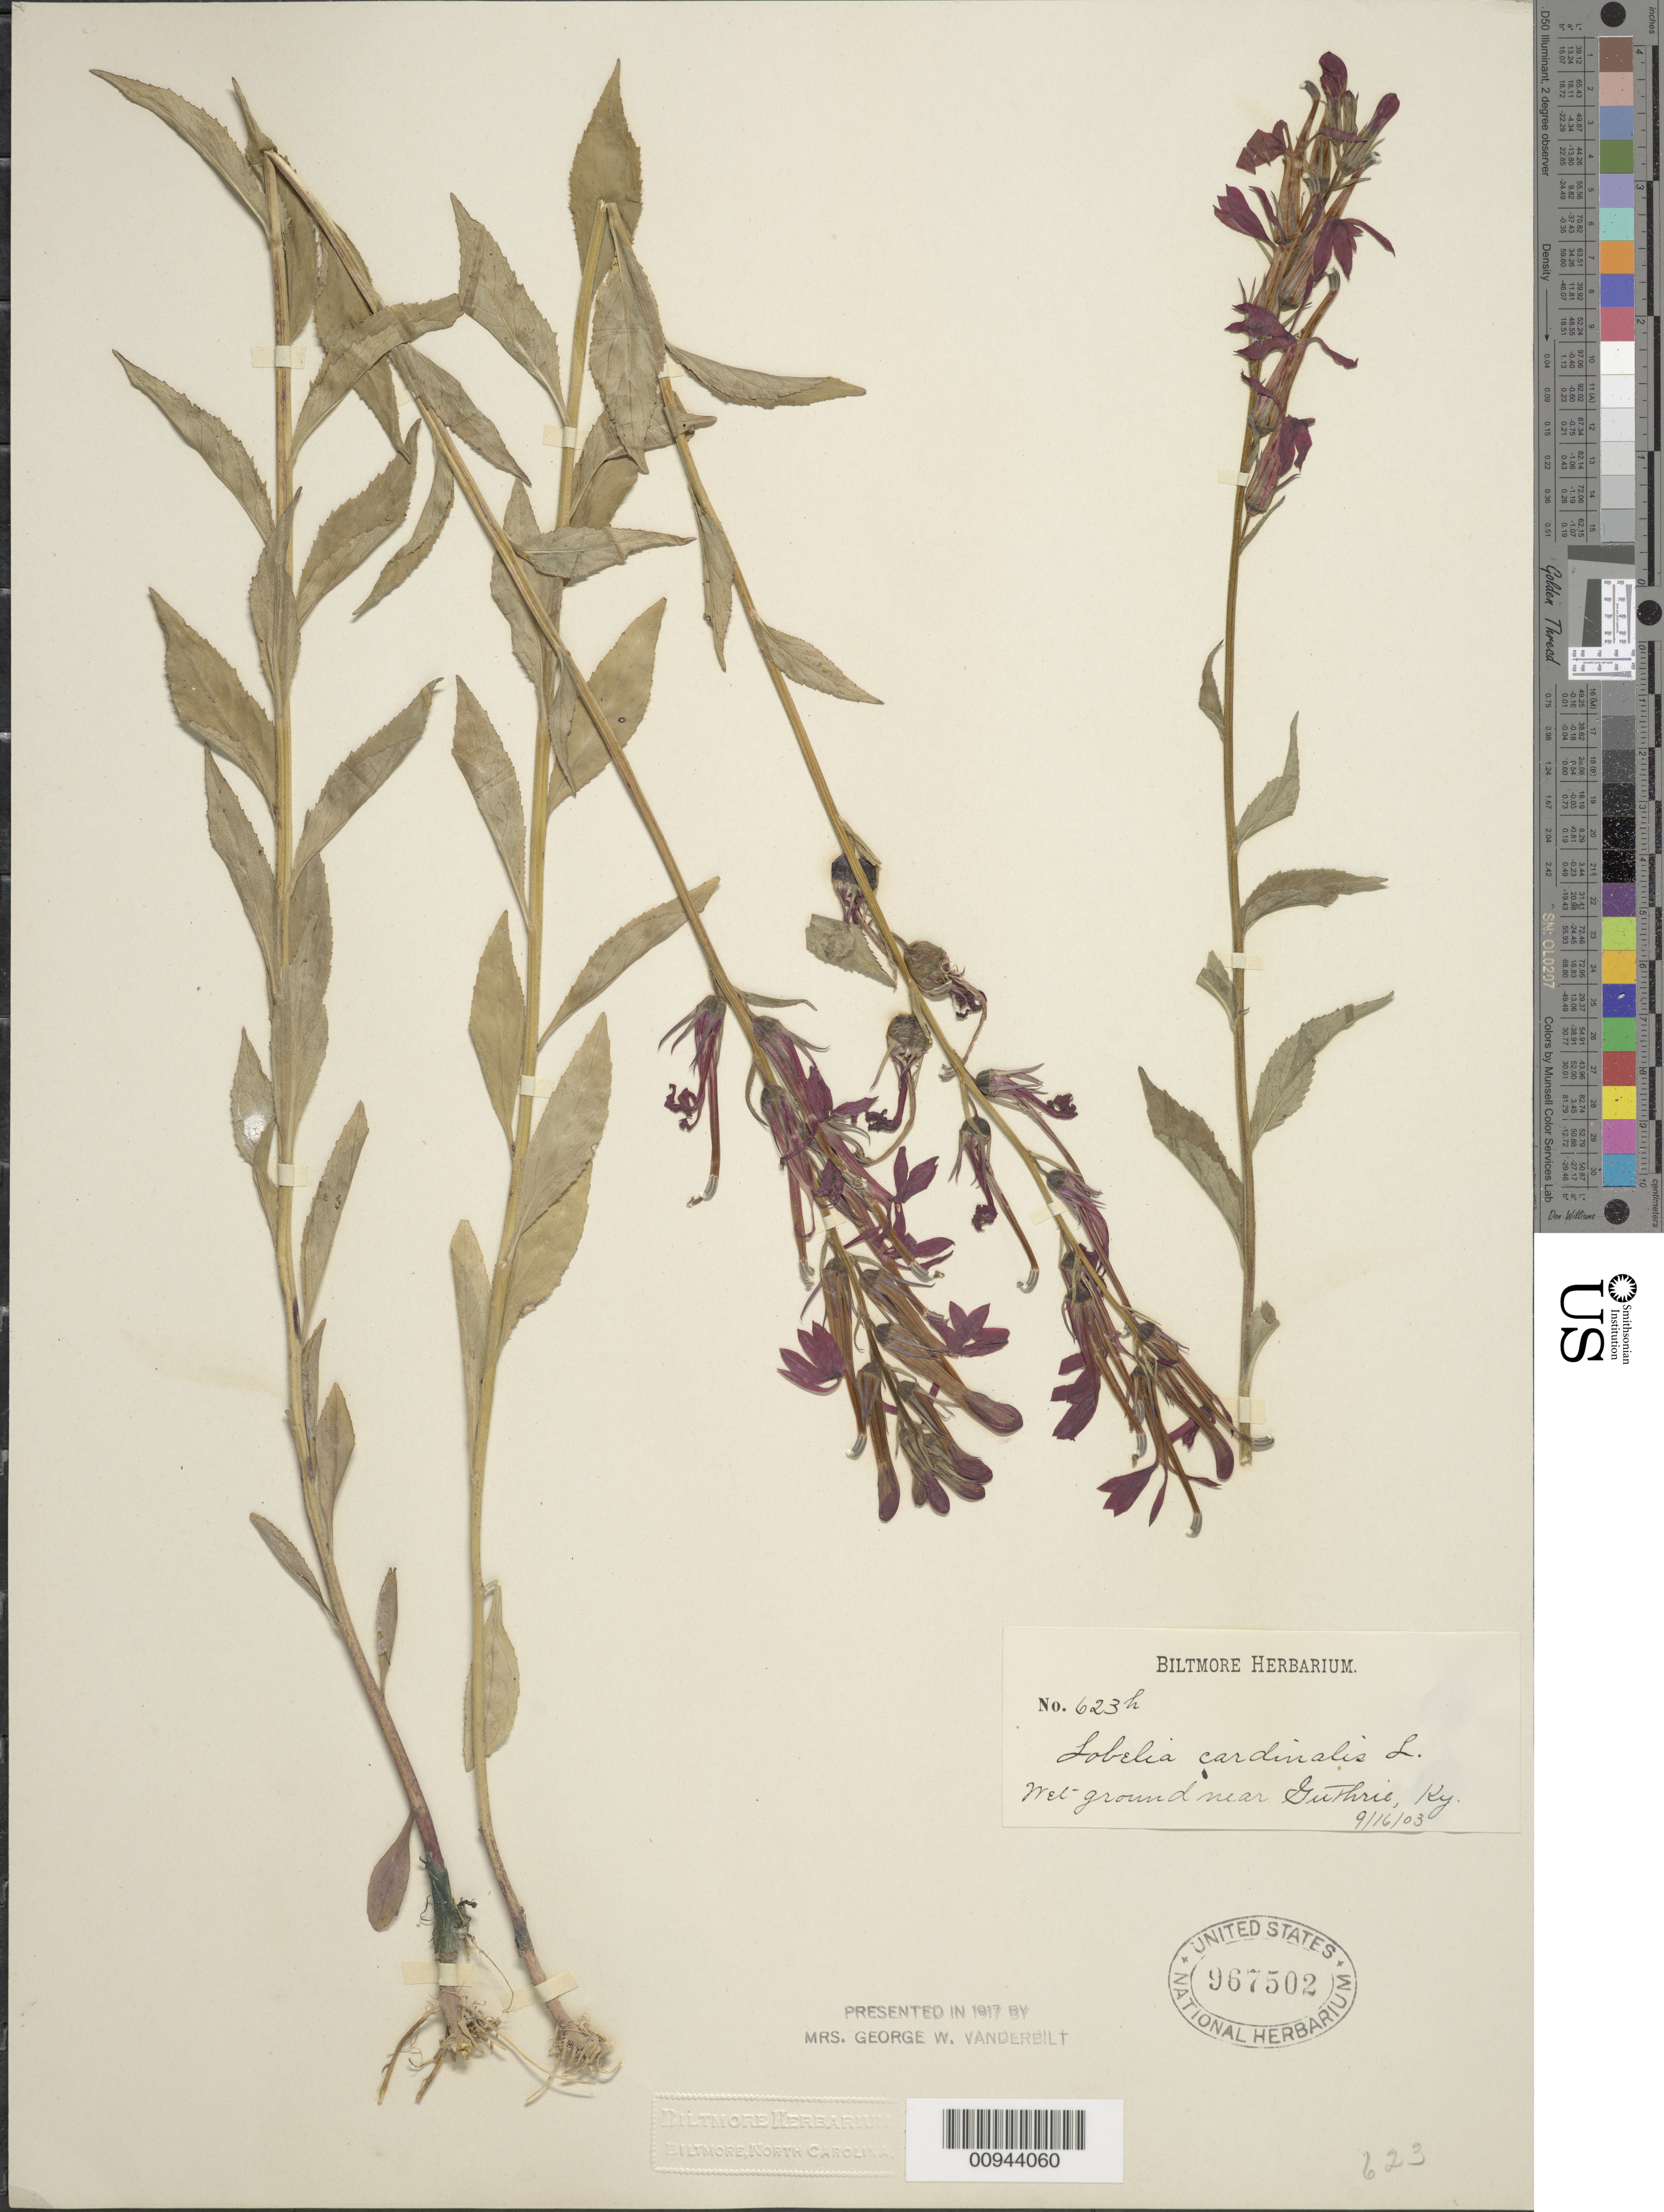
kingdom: Plantae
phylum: Tracheophyta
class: Magnoliopsida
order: Asterales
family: Campanulaceae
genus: Lobelia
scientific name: Lobelia cardinalis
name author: L.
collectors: ex herb. Biltmore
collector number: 623H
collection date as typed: Transcribed d/m/y: 16/9/3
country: United States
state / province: Kentucky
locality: Wet ground near Guthrie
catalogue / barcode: US 967502